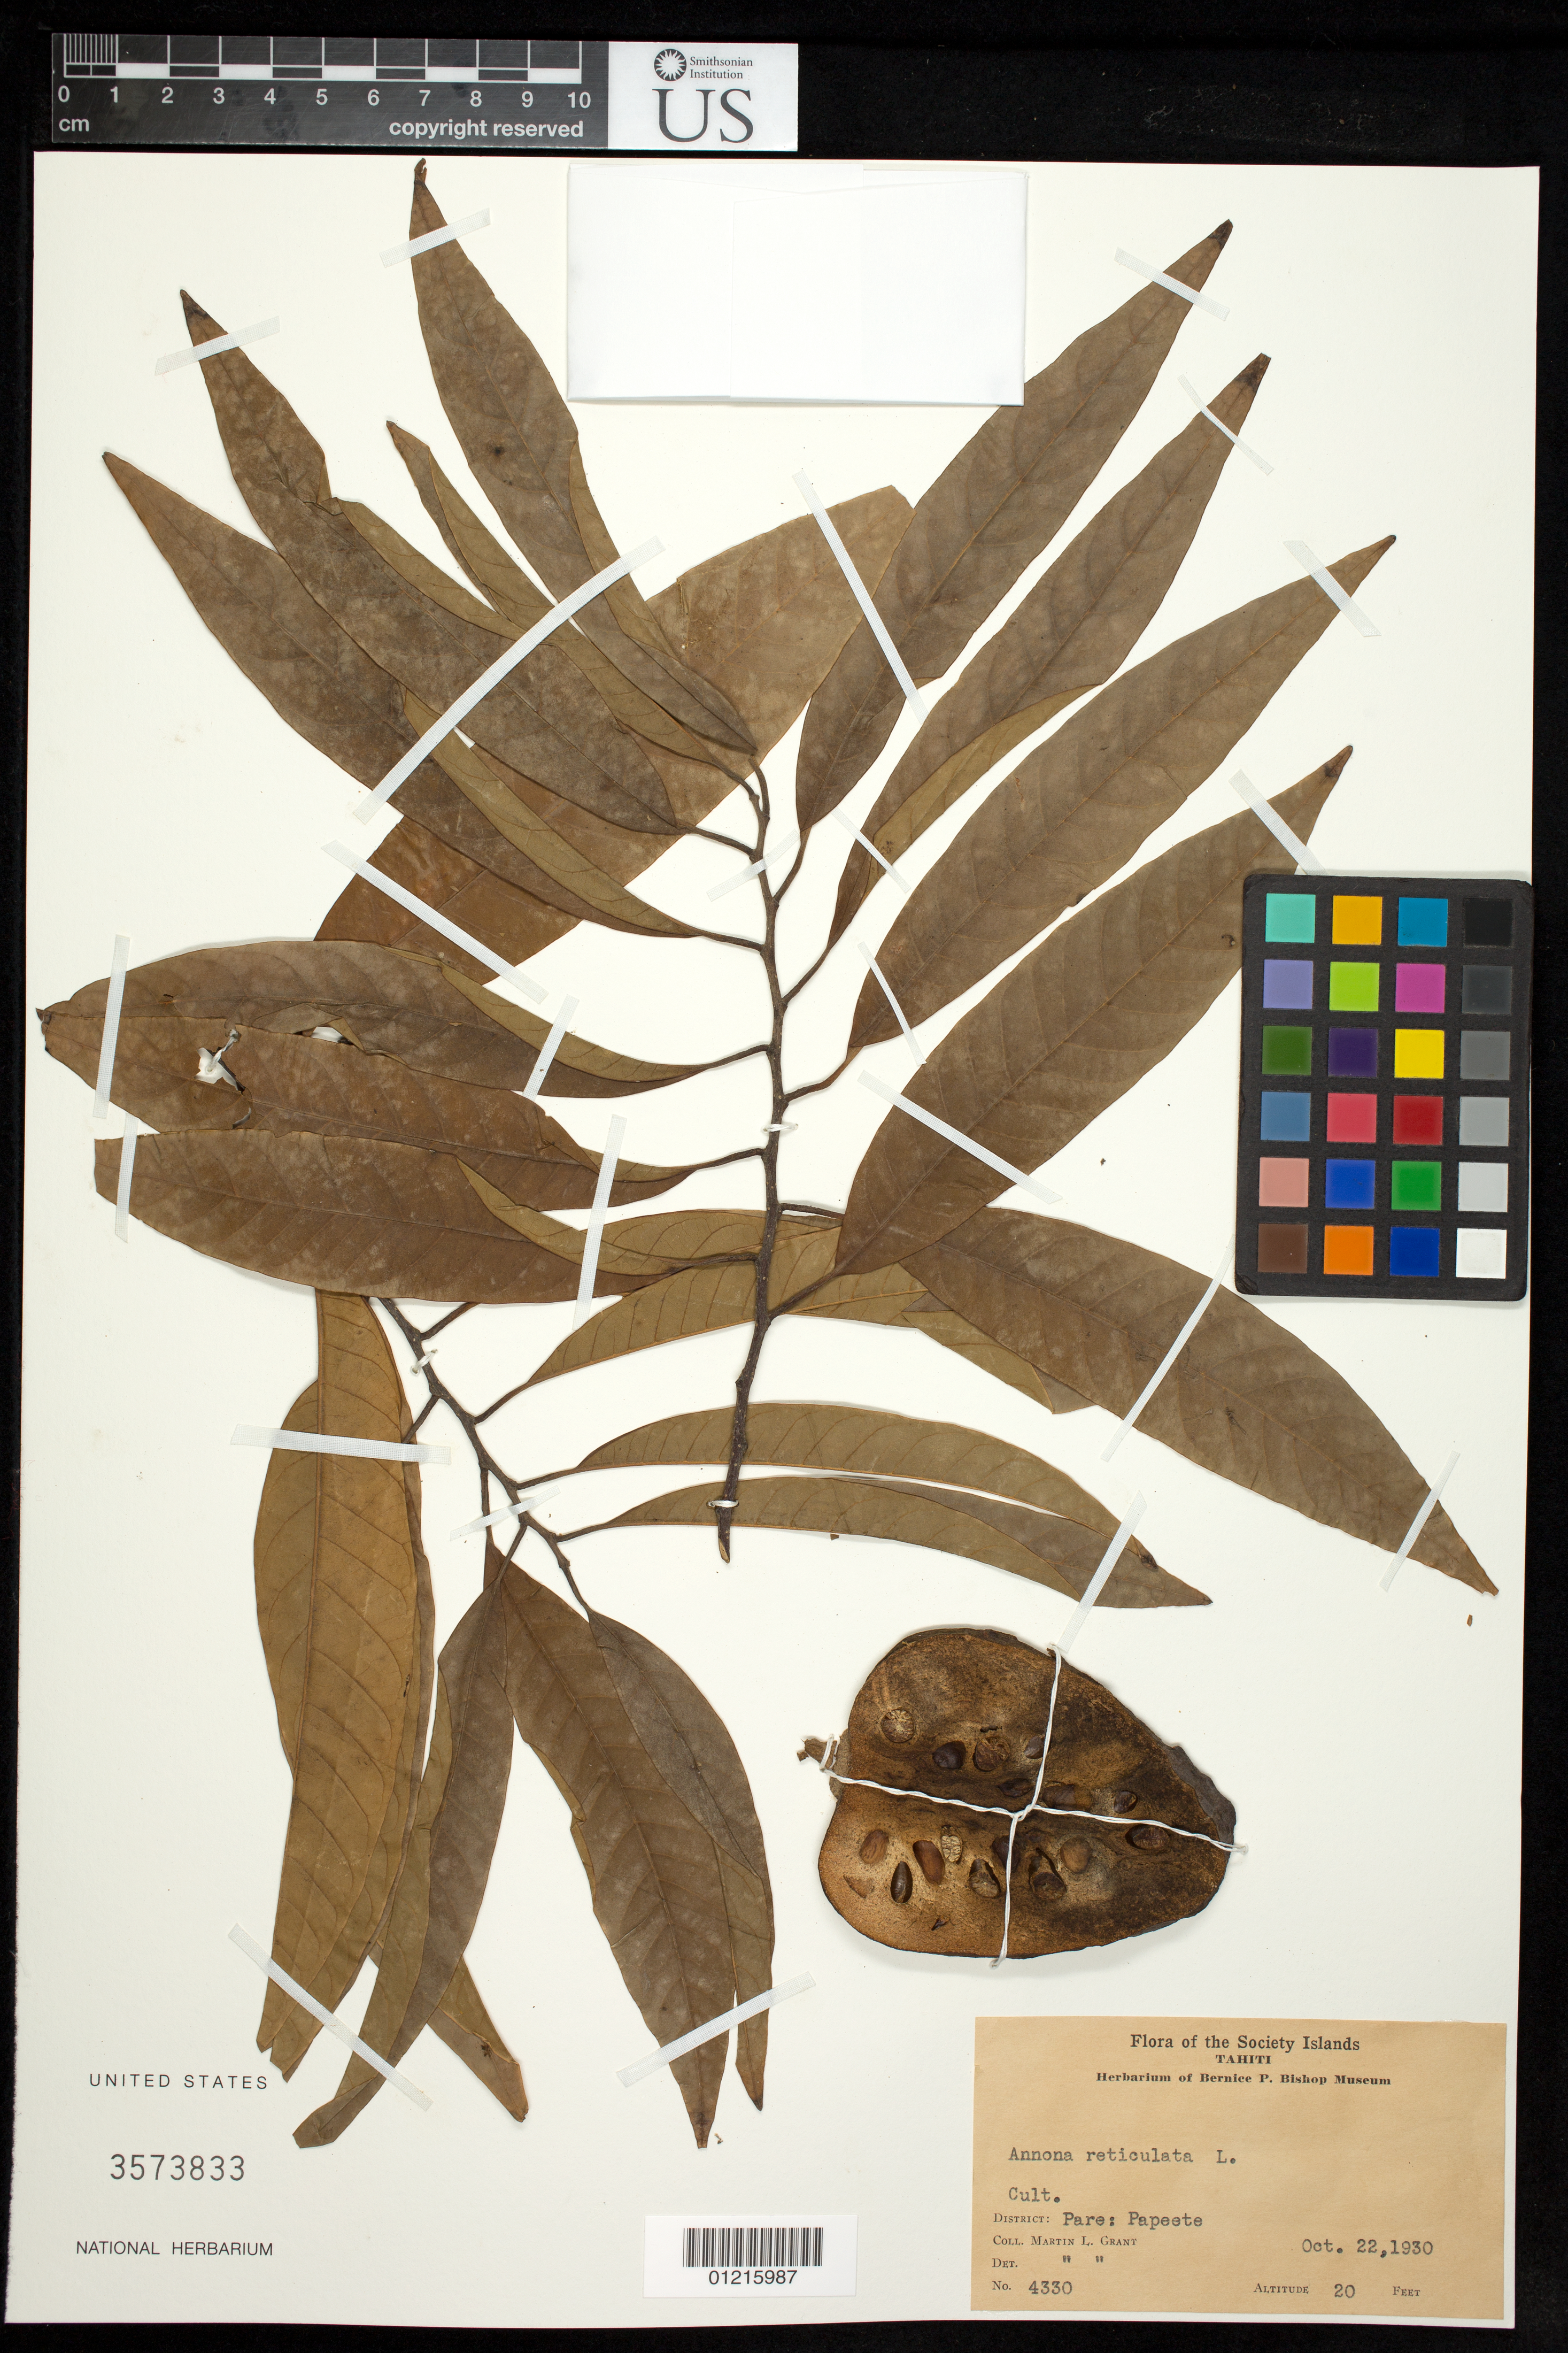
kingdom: Plantae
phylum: Tracheophyta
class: Magnoliopsida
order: Magnoliales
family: Annonaceae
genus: Annona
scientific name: Annona reticulata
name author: L.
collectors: M. L. Grant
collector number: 4330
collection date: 1930-10-22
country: French Polynesia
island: Tahiti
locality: Pare: Papeete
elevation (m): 6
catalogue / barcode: US 3573833